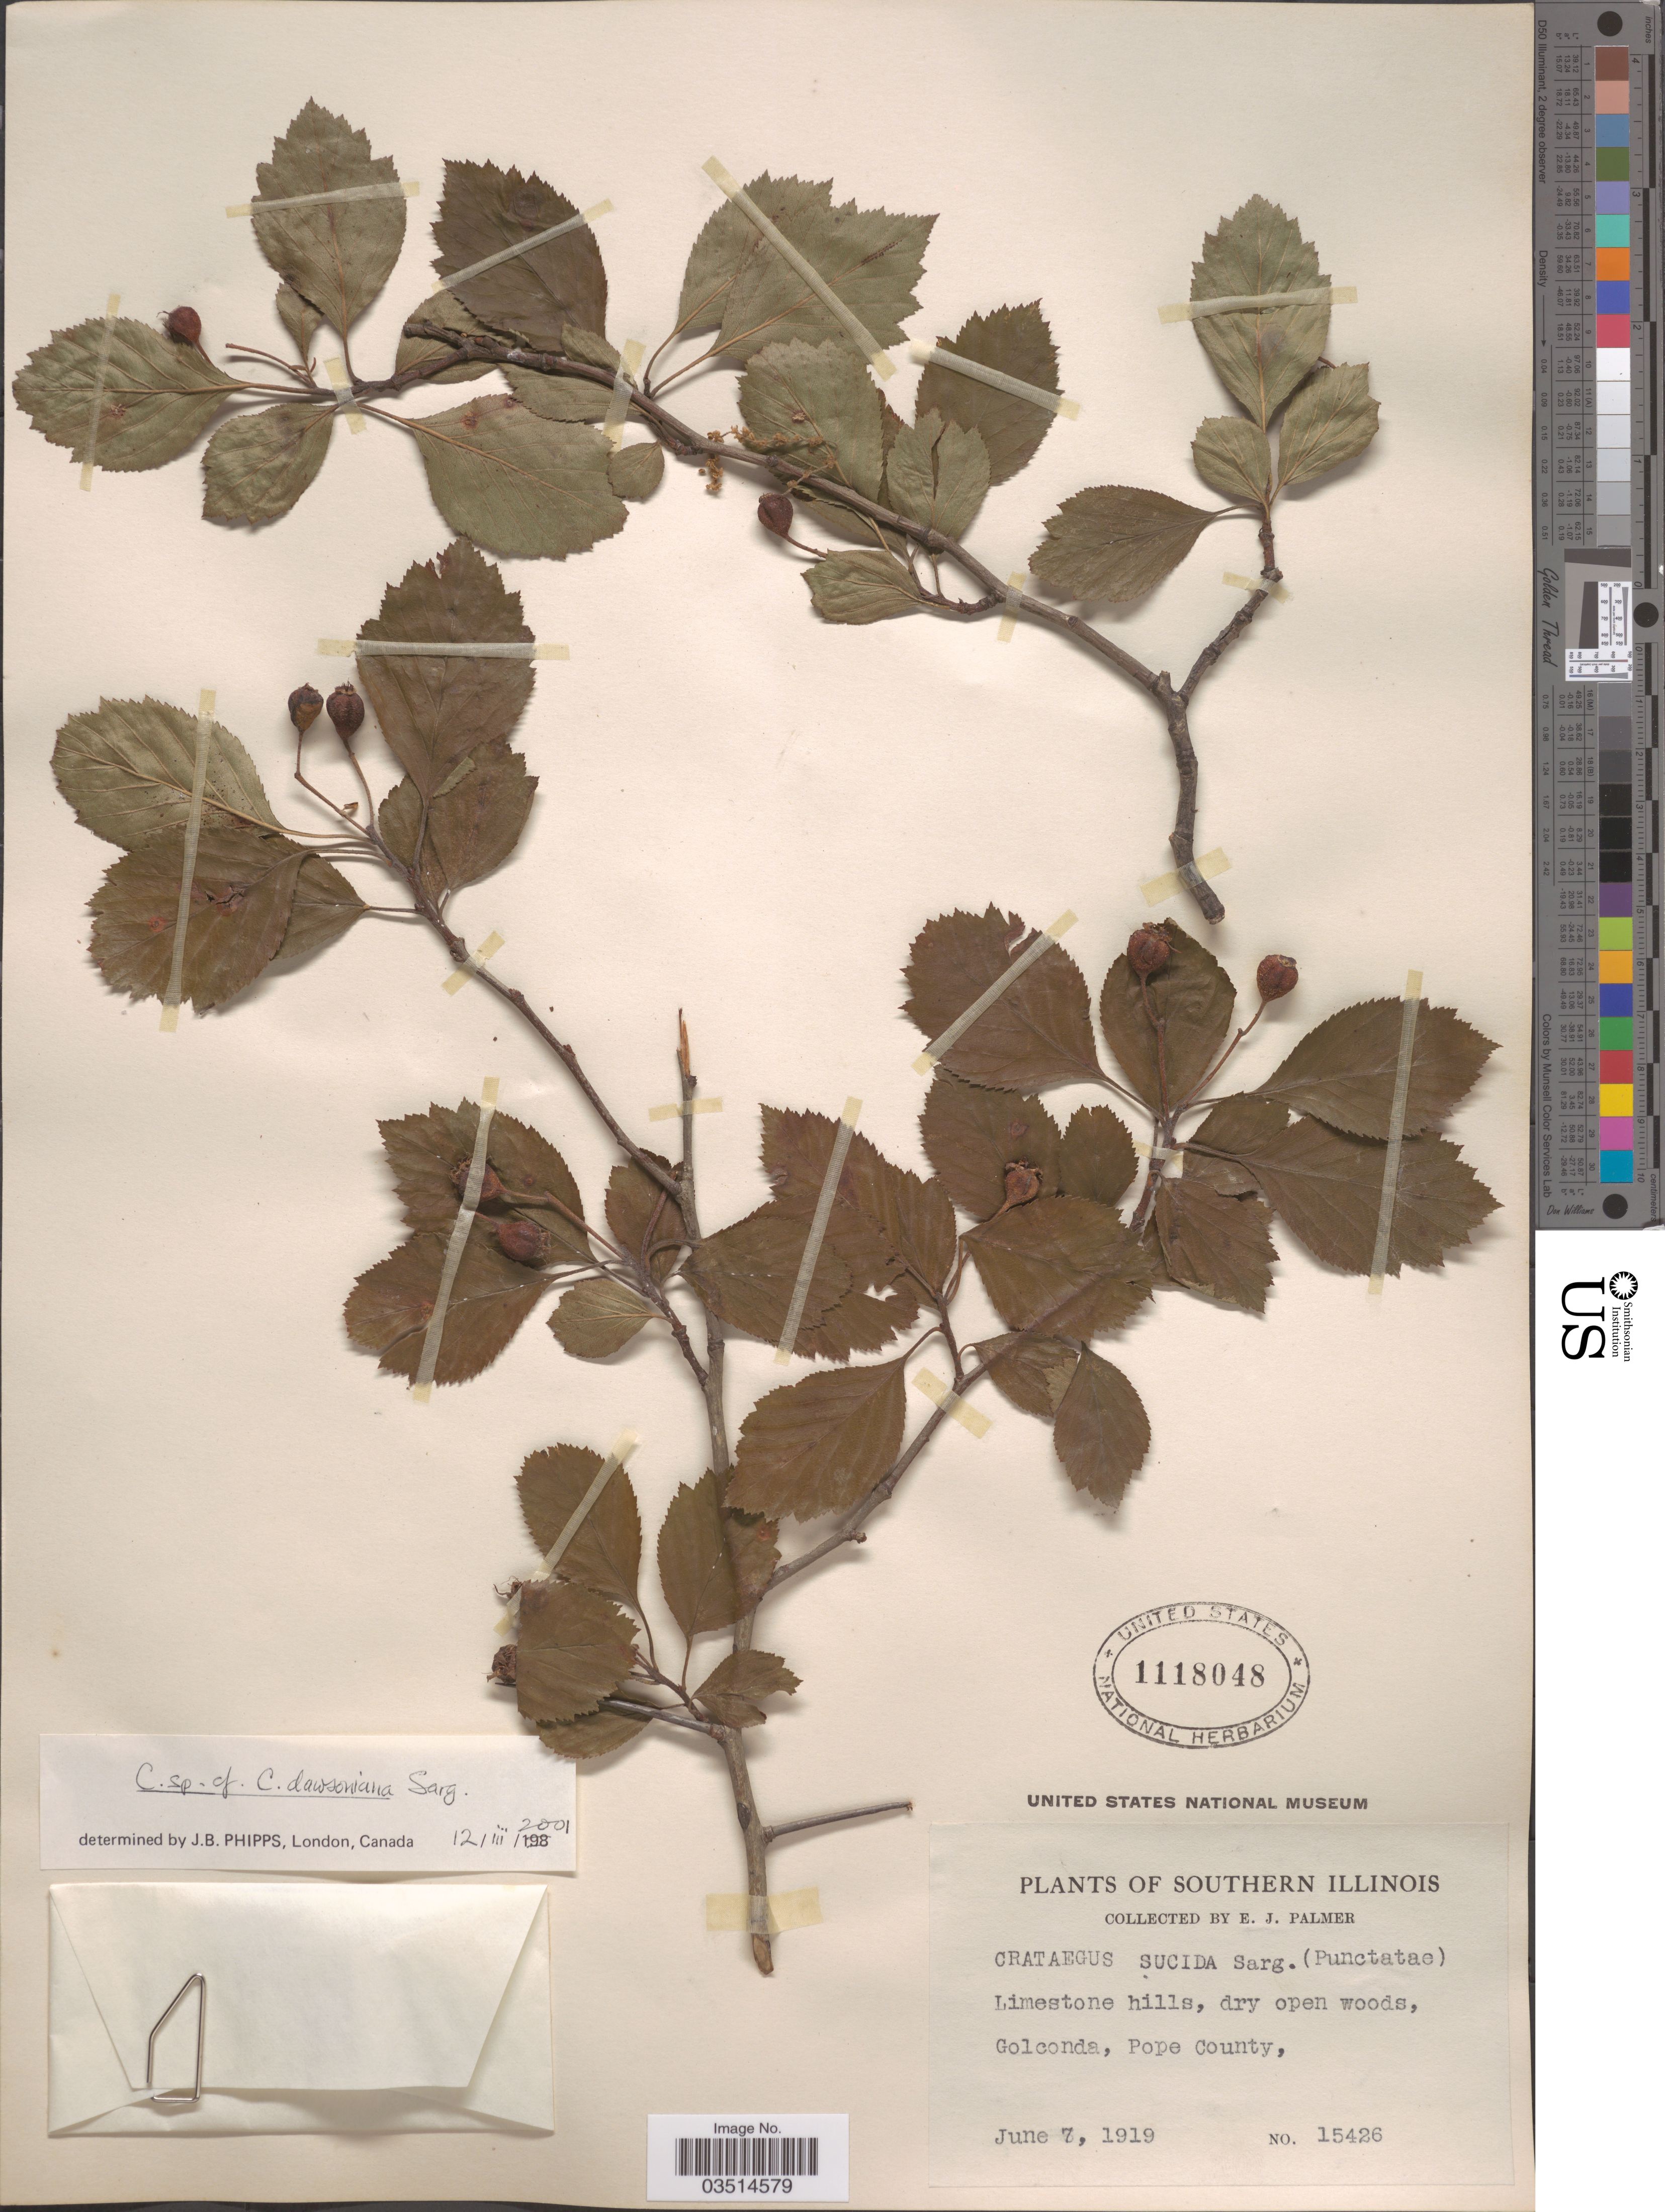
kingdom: Plantae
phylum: Tracheophyta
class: Magnoliopsida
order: Rosales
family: Rosaceae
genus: Crataegus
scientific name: Crataegus dawsoniana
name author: Sarg.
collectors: E. J. Palmer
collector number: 15426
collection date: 1919-06-07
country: United States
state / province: Illinois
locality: Southern Illinois. Golconda, Pope County.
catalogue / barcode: US 1118048